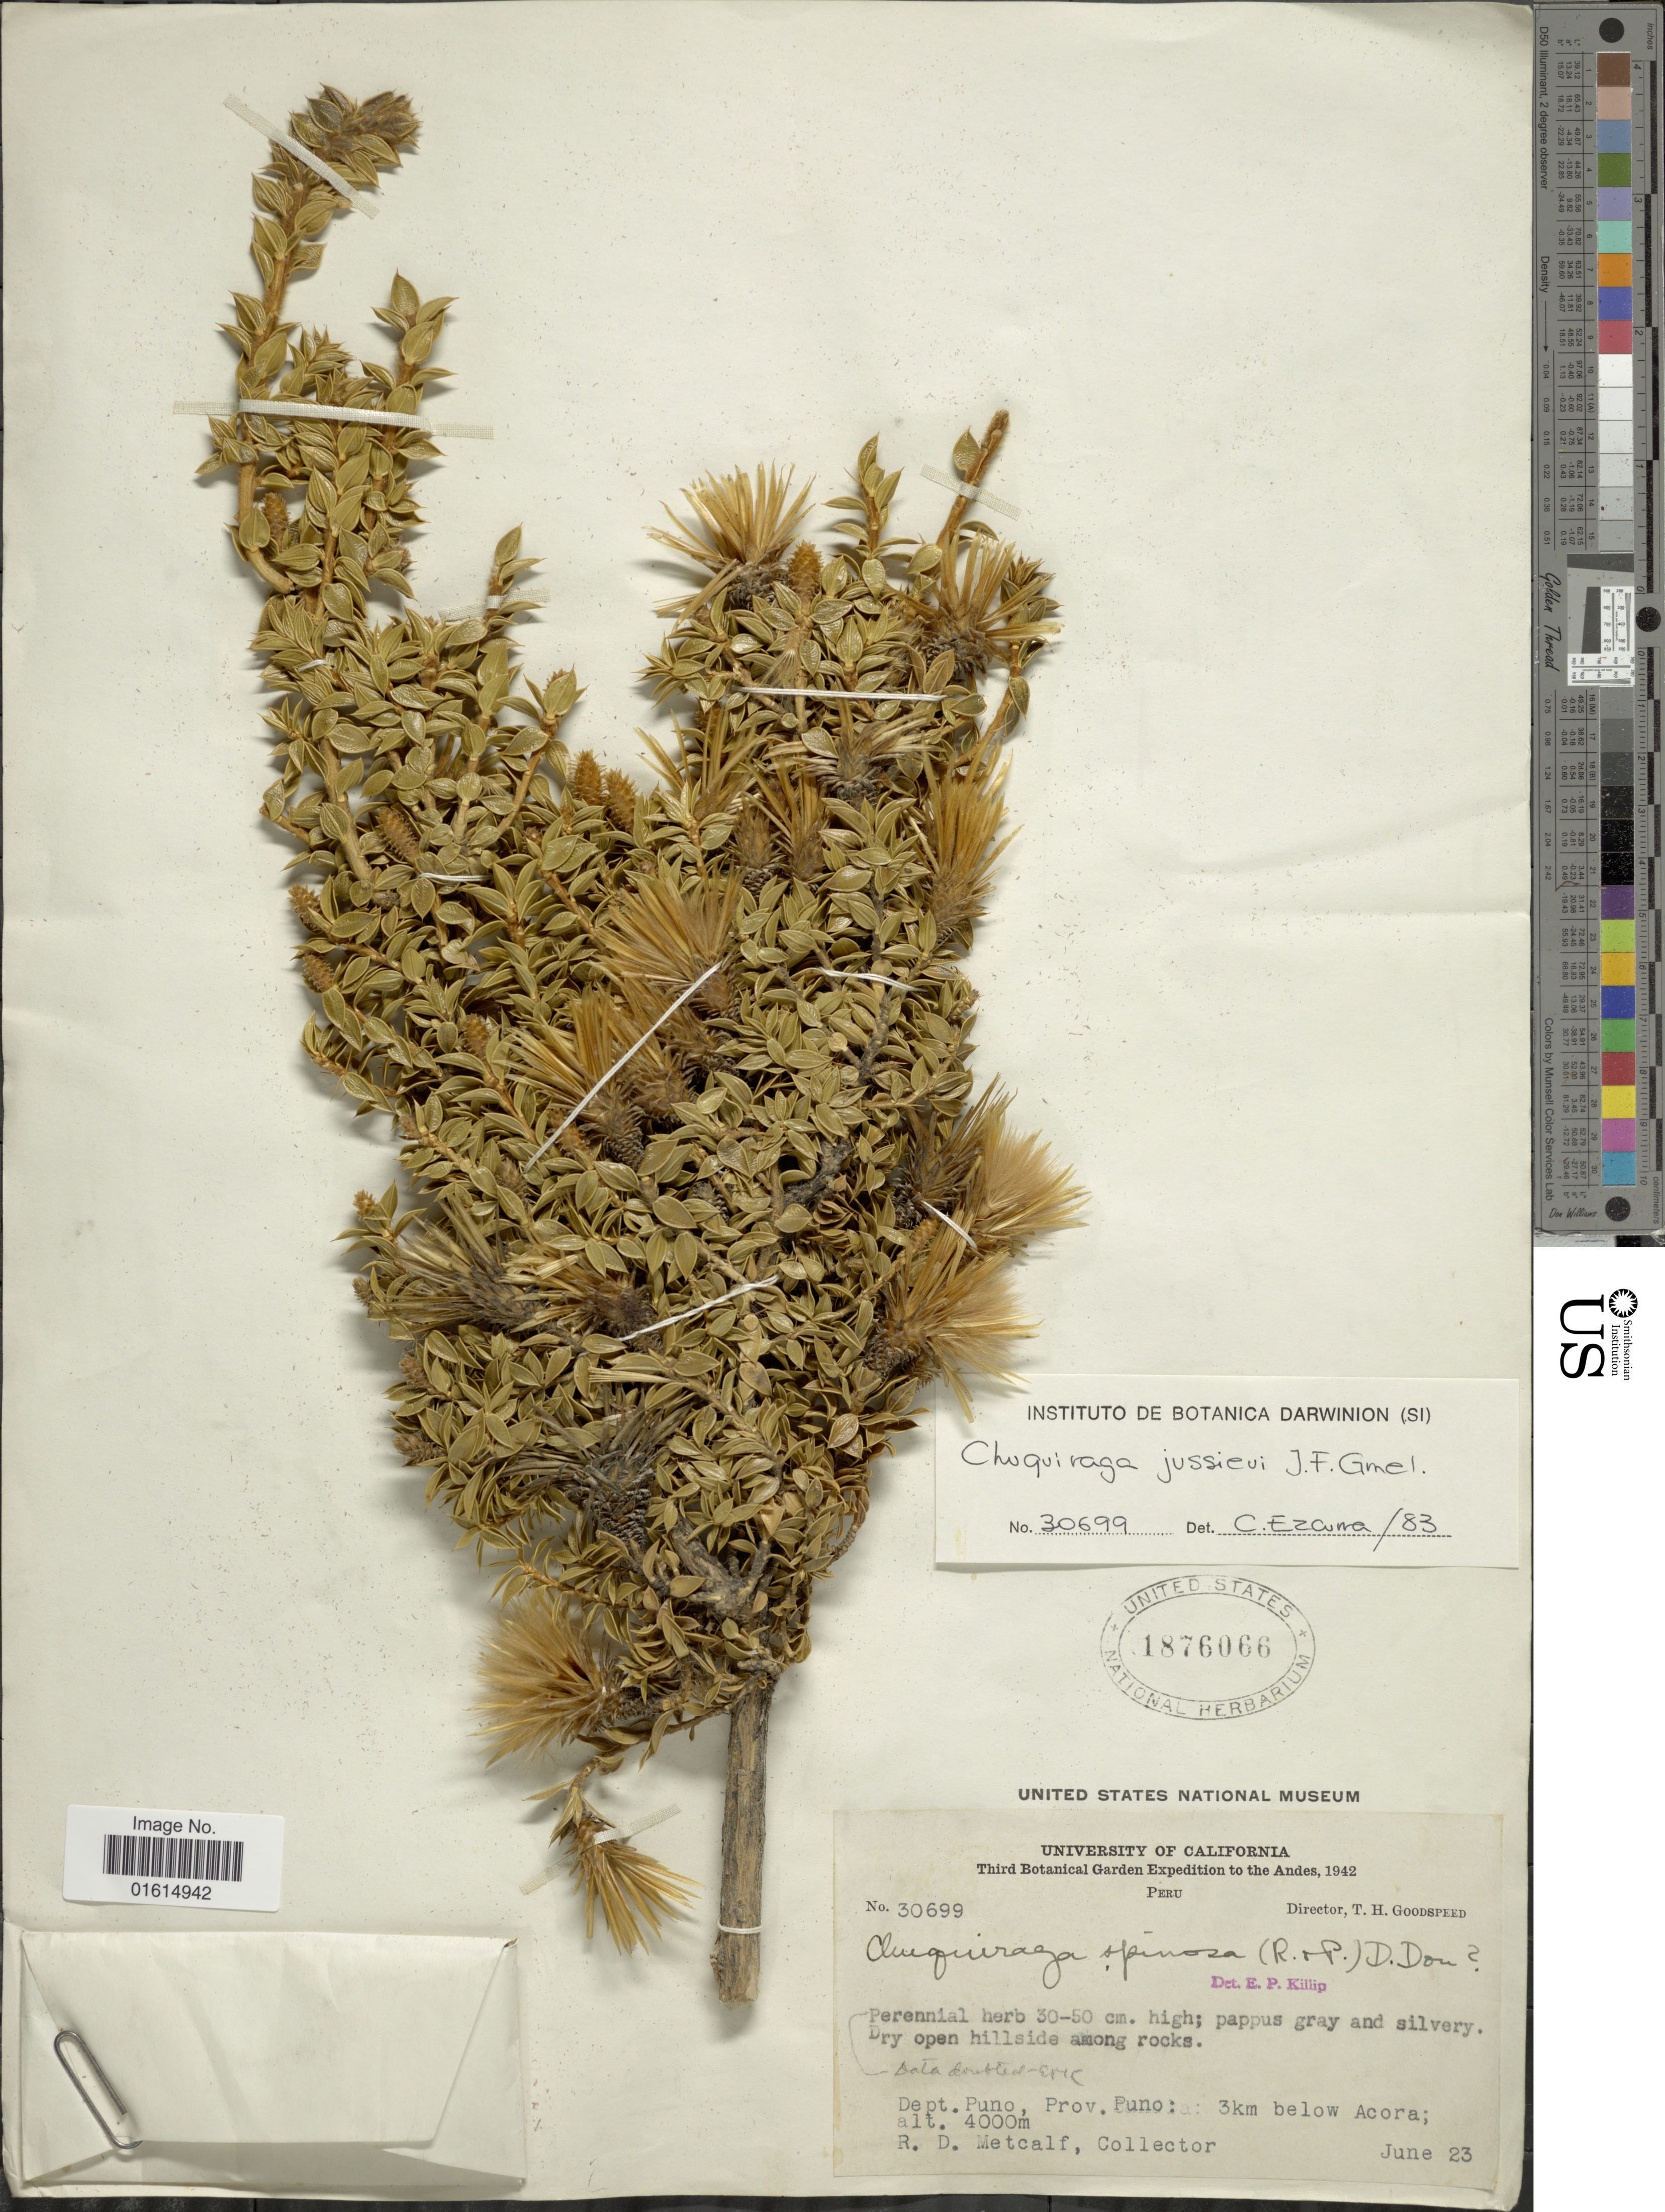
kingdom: Plantae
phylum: Tracheophyta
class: Magnoliopsida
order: Asterales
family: Asteraceae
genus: Chuquiraga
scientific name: Chuquiraga jussieui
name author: J.F. Gmel.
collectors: R. D. Metcalf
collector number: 30699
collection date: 1942-06-23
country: Peru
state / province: Puno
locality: Andes, Dept. Puno, Prov. Puno, 3 km below Acora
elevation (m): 4000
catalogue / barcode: US 1876066